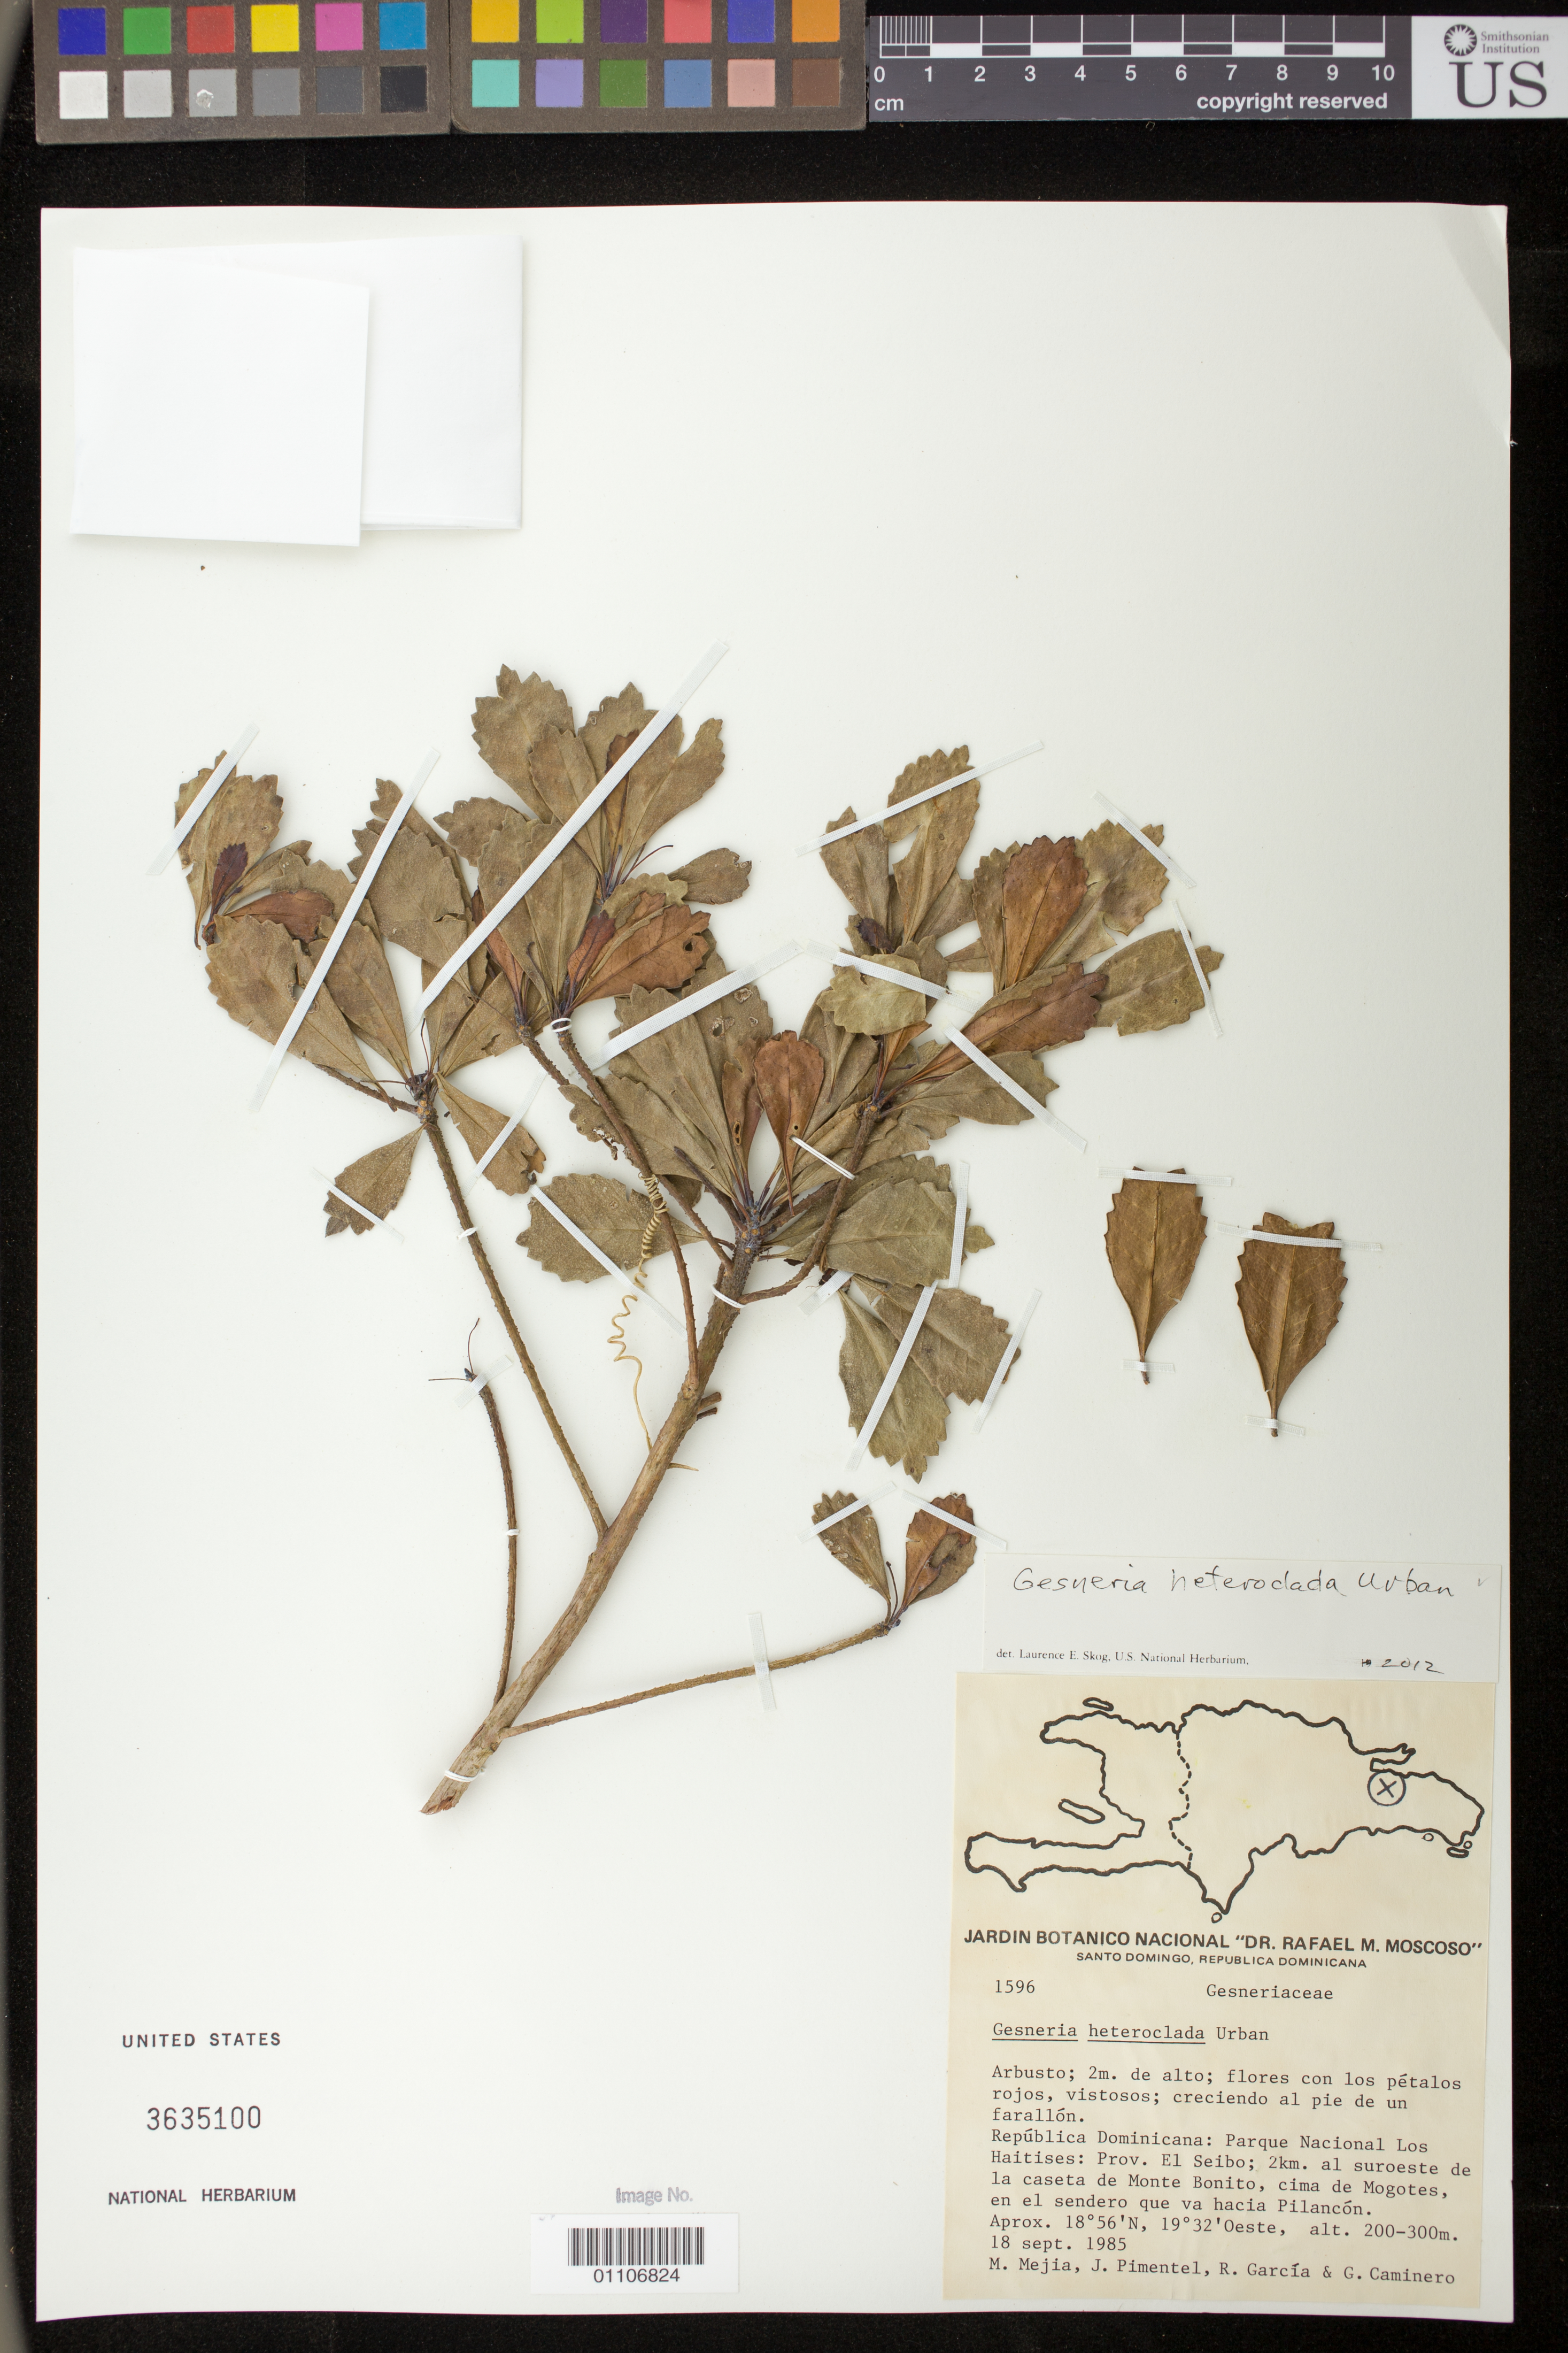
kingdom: Plantae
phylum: Tracheophyta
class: Magnoliopsida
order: Lamiales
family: Gesneriaceae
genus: Gesneria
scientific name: Gesneria heteroclada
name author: Urb.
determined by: Skog, Laurence E.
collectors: M. Mejia, J. Pimentel, R. García & G. Caminero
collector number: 1596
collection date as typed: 18 Sep 1985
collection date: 1985-09-18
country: Dominican Republic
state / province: El Seibo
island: Hispaniola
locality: Parque Nacional Los Haitises: 2km. Al suroeste de la caseta de Monte Bonito, cima de Mogotes, en el sendero que va hacia Pilancon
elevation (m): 200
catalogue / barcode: US 3635100